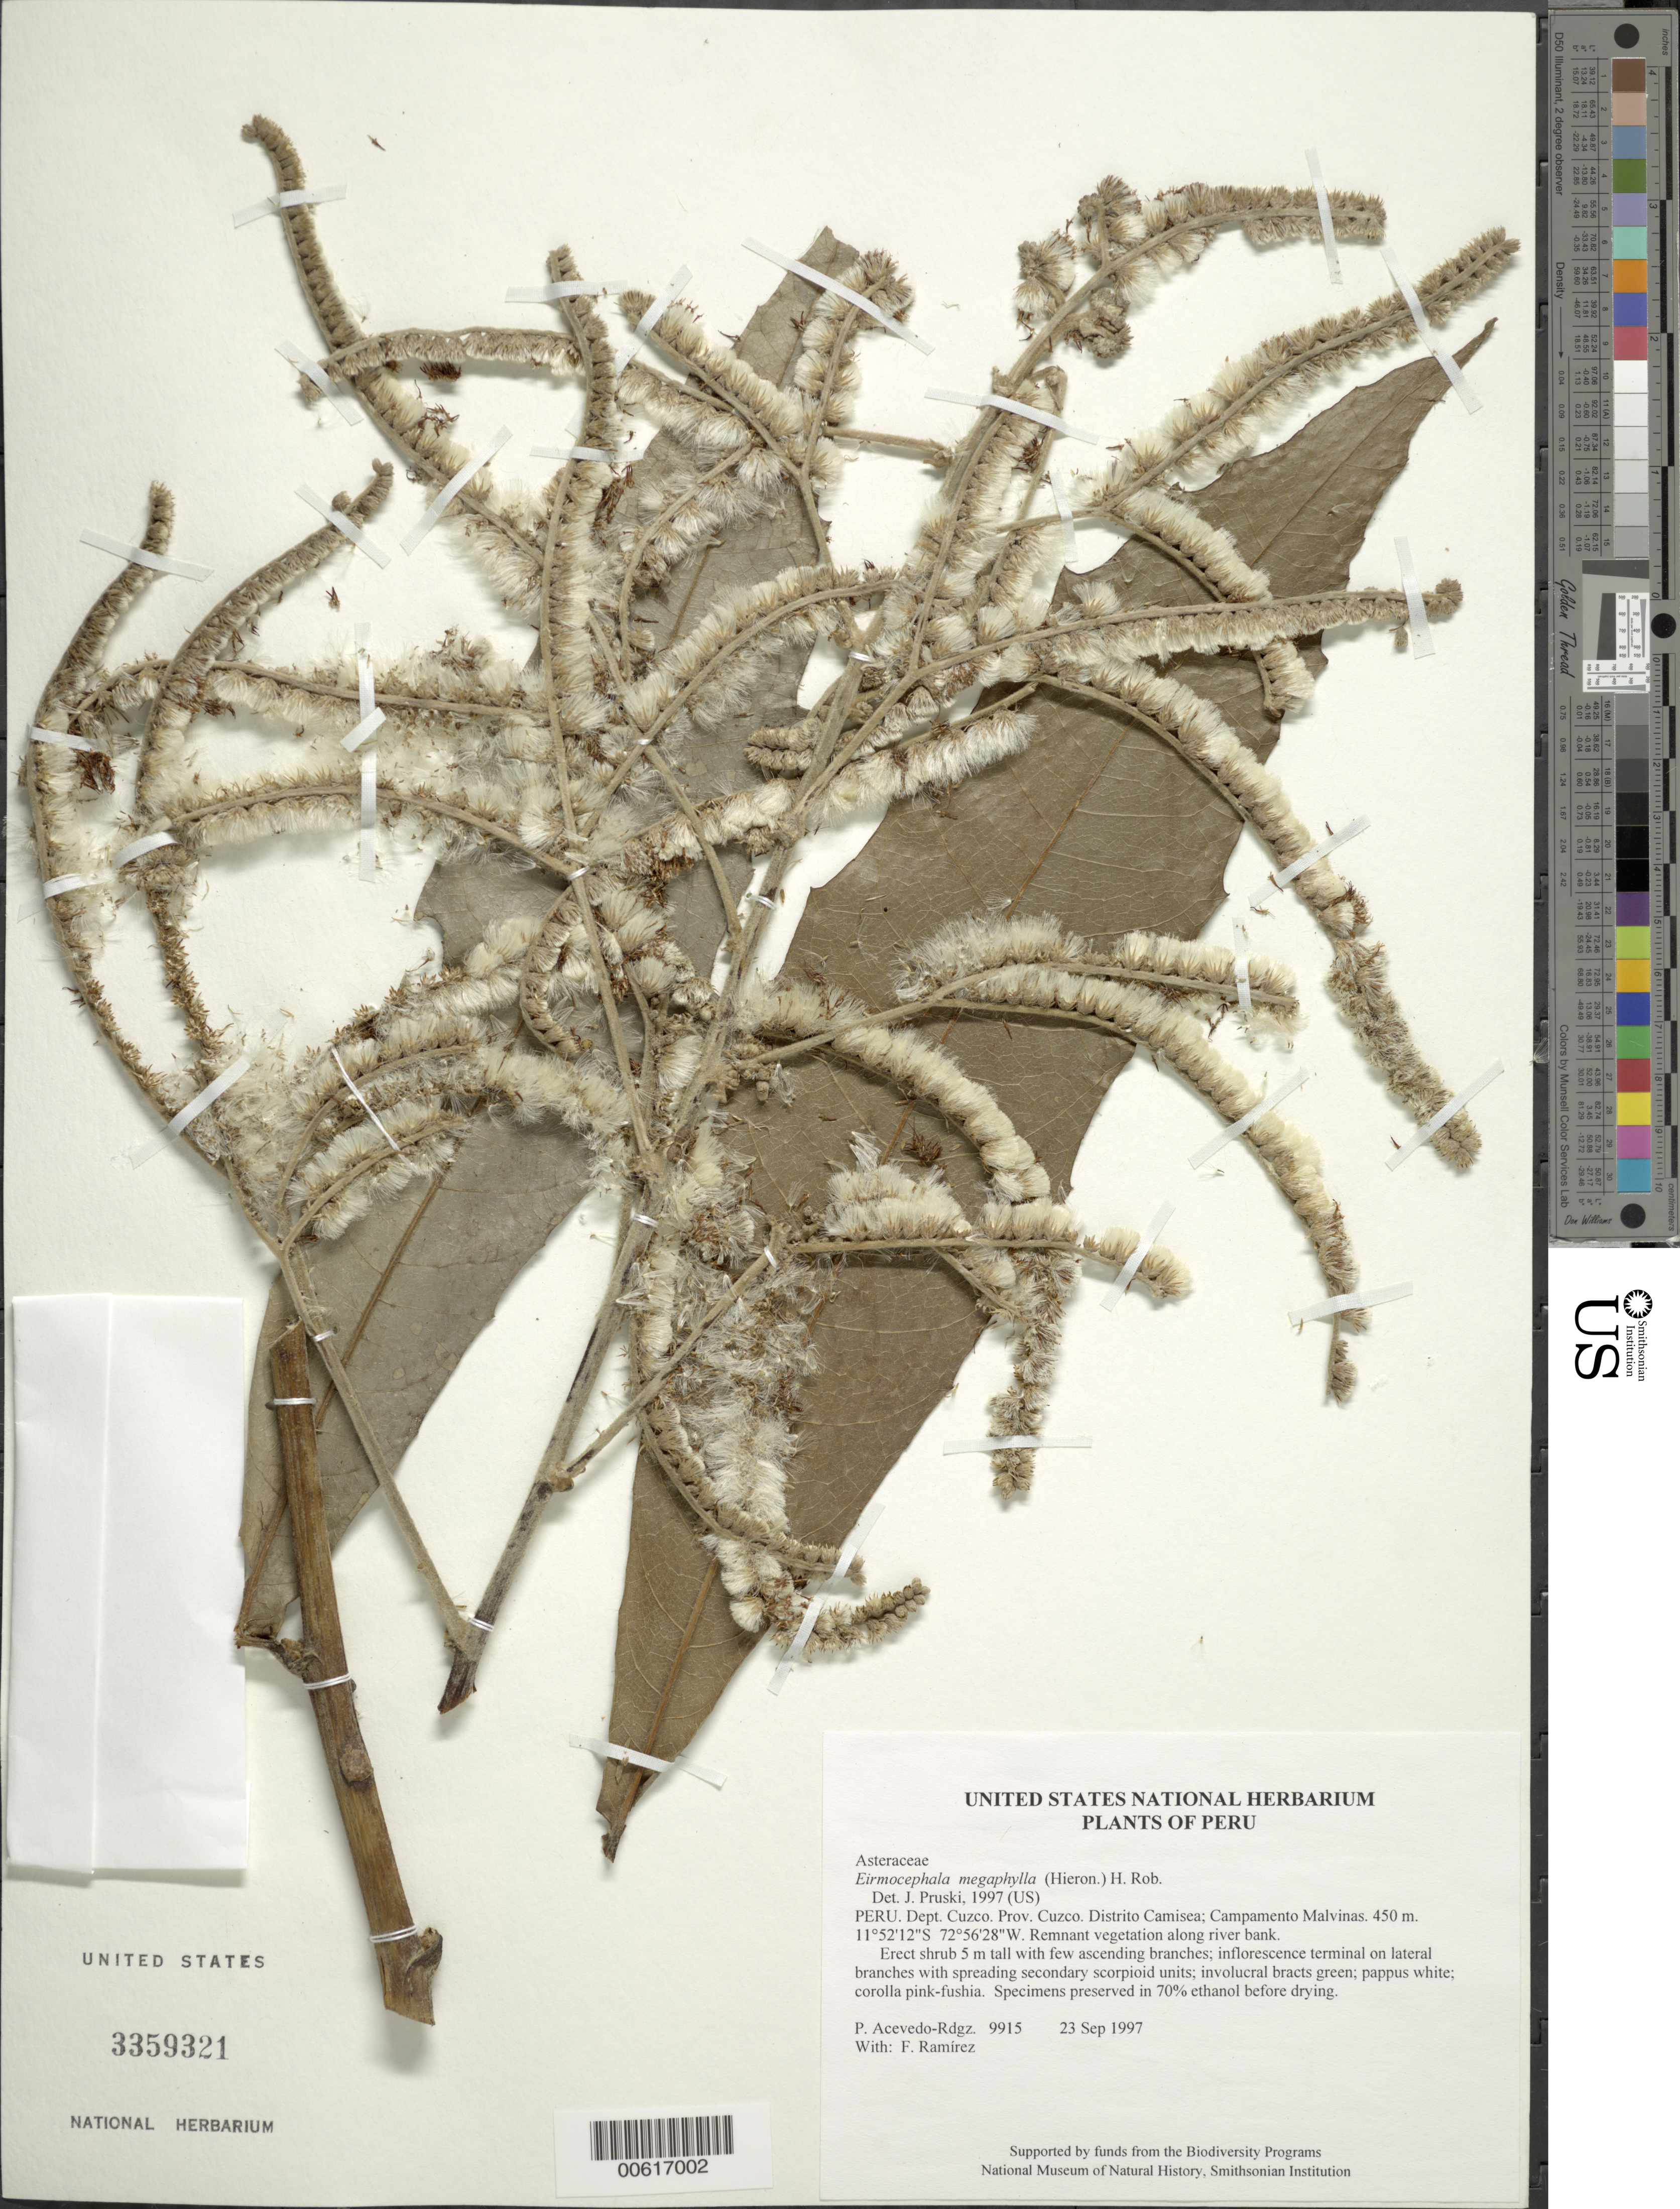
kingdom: Plantae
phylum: Tracheophyta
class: Magnoliopsida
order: Asterales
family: Asteraceae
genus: Eirmocephala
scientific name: Eirmocephala megaphylla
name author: (Hieron.) H. Rob.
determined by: Pruski, J. F.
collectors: P. Acevedo-Rodr. & F. Ramirez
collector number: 9915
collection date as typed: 23 Sep 1997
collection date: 1997-09-23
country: Peru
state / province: Cusco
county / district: Cusco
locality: Distrito Camisea; Campamento Malvinas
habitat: Remnant vegetation along river bank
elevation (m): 450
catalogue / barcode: US 3359321